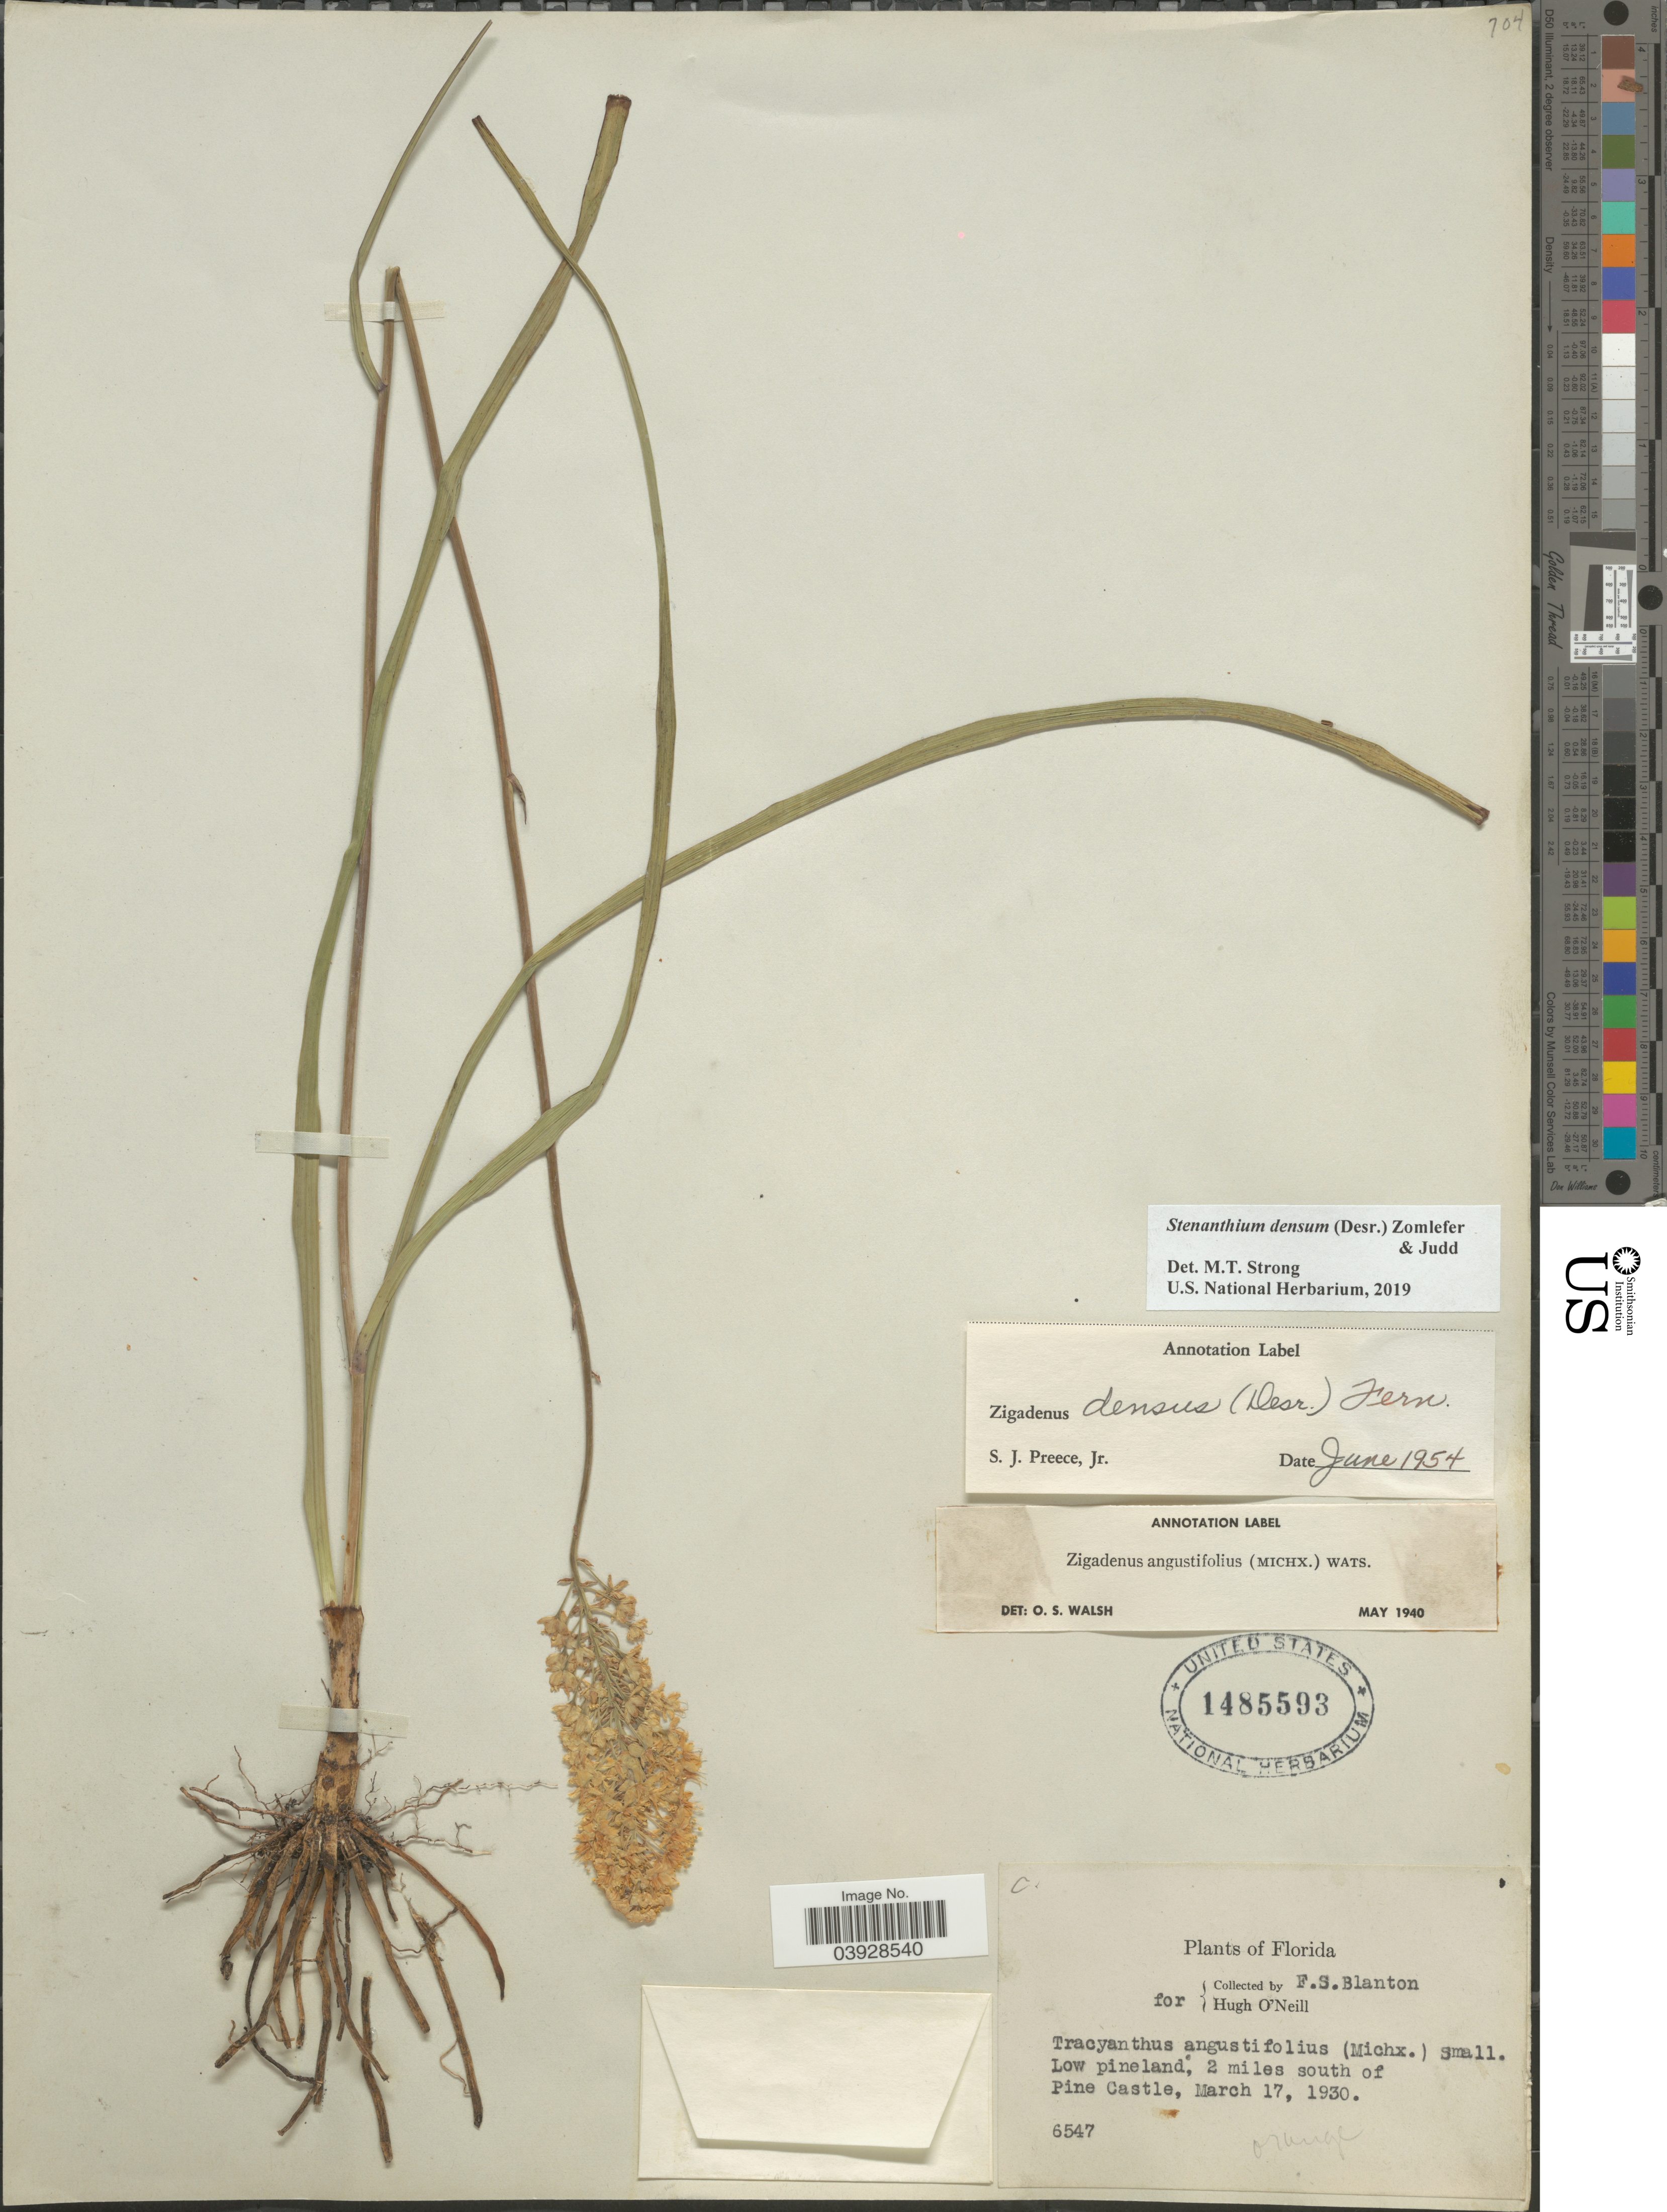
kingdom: Plantae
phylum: Tracheophyta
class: Liliopsida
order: Liliales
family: Melanthiaceae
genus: Stenanthium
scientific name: Stenanthium densum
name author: (Desr.) Zomlefer & Judd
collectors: F. S. Blanton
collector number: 6547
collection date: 1930-03-17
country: United States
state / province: Florida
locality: Low pineland, 2 miles south of Pine Castle. Orange.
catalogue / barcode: US 1485593